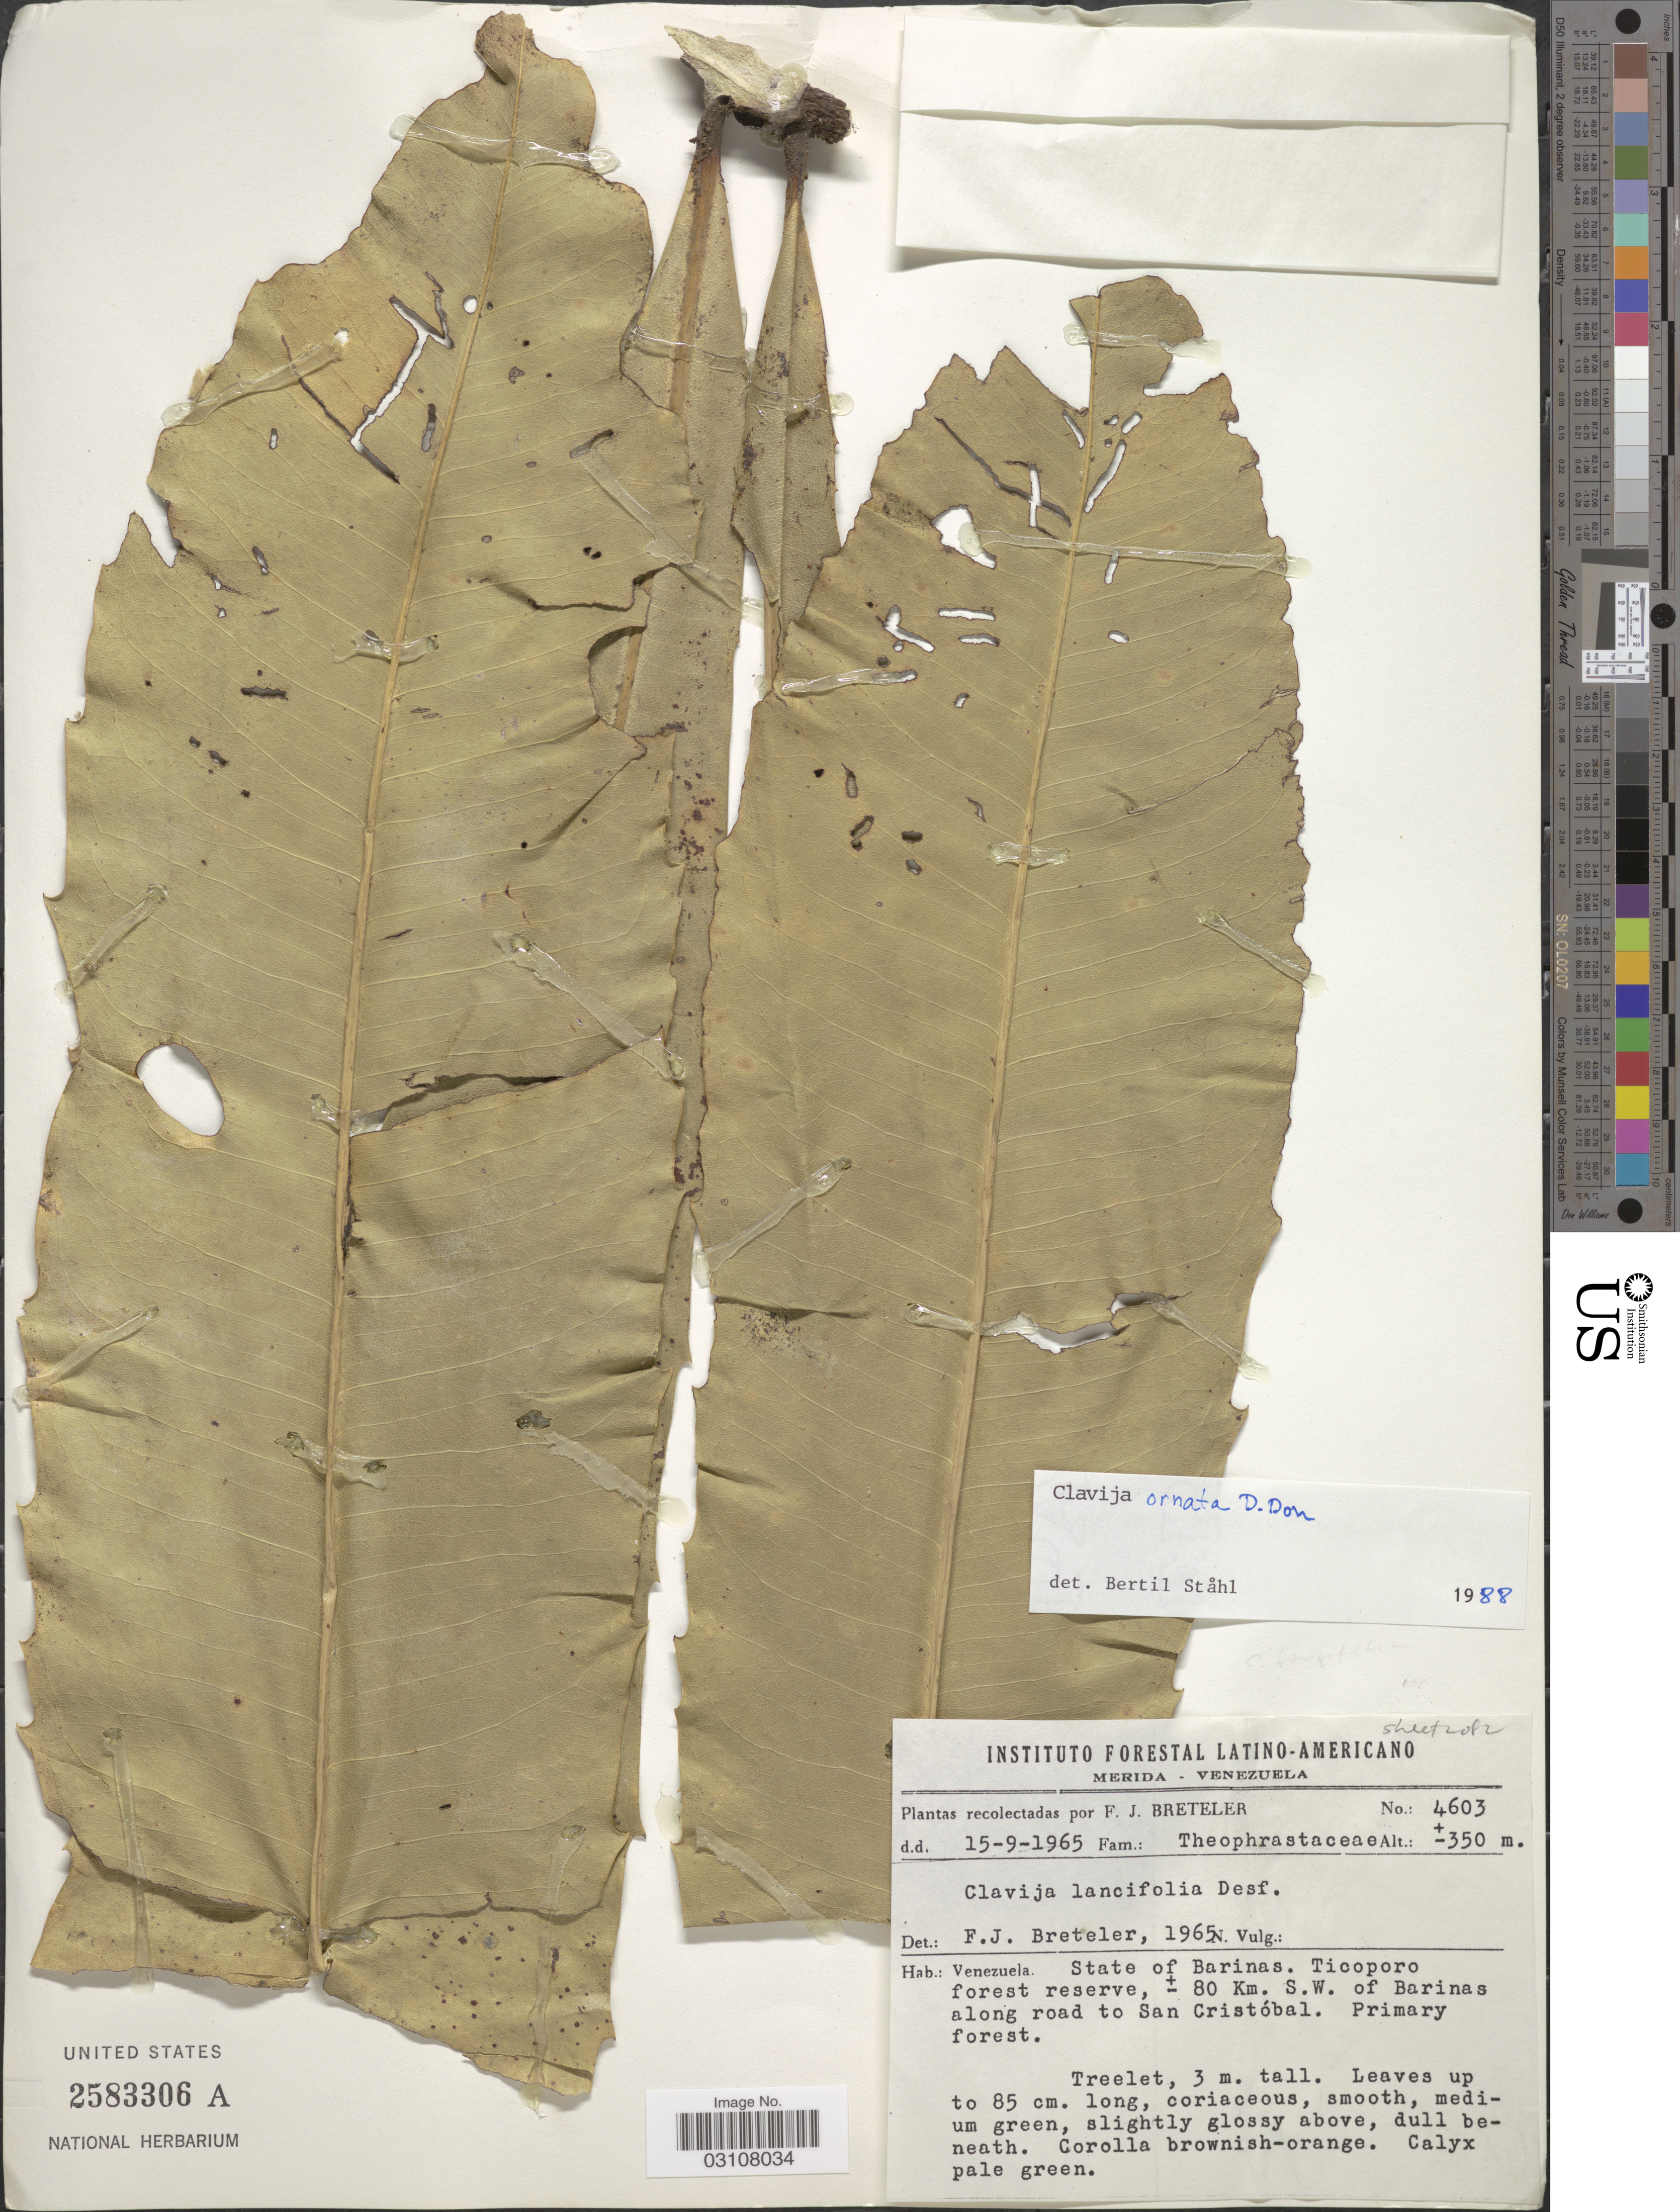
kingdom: Plantae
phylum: Tracheophyta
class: Magnoliopsida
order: Ericales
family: Primulaceae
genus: Clavija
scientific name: Clavija ornata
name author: D. Don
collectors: F. J. Breteler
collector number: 4603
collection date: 1965-09-15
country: Venezuela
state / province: Barinas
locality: Ticoporo forest reserve, ± 80 Km. S.W. of Barinas along road to San Cristobal.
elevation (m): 350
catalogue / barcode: US 2583306A